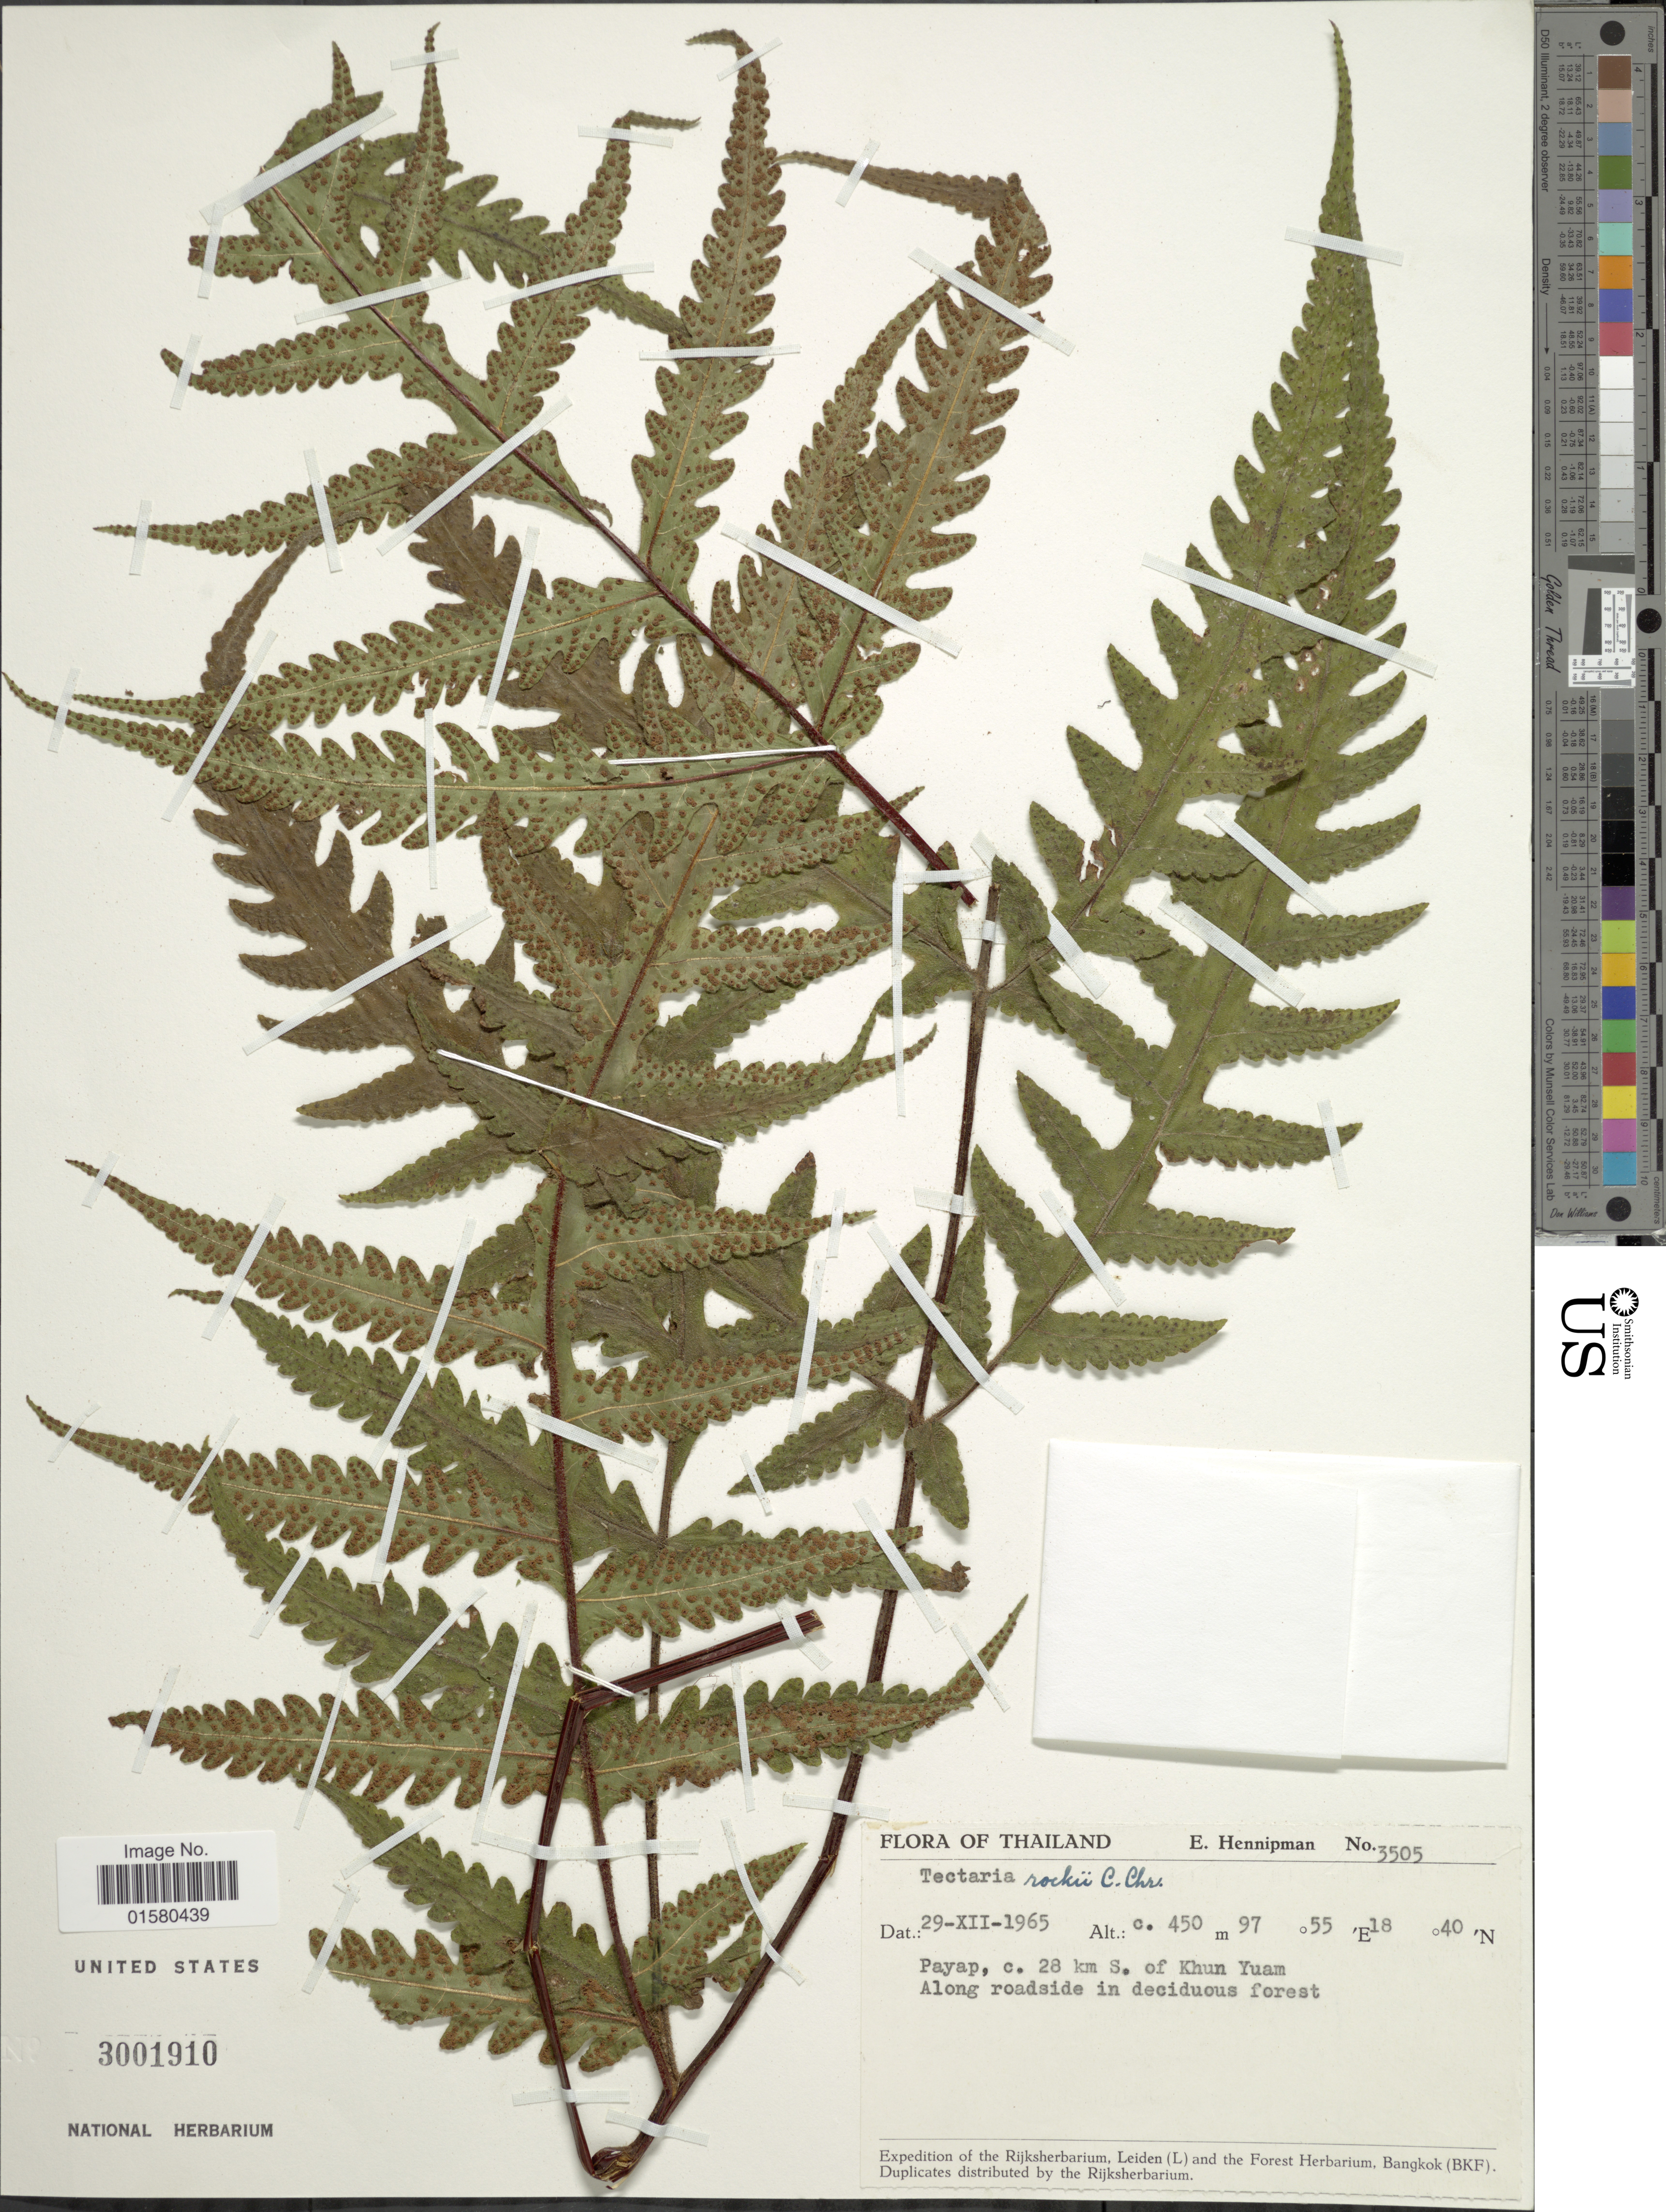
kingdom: Plantae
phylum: Tracheophyta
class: Polypodiopsida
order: Polypodiales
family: Tectariaceae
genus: Tectaria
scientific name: Tectaria rockii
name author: C. Chr.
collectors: E. Hennipman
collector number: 3505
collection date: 1965-12-29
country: Thailand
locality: Payap,c.28km S. of Khun Yuam Along roadside in deciduous forest [interpreted]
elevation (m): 450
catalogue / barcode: US 3001910